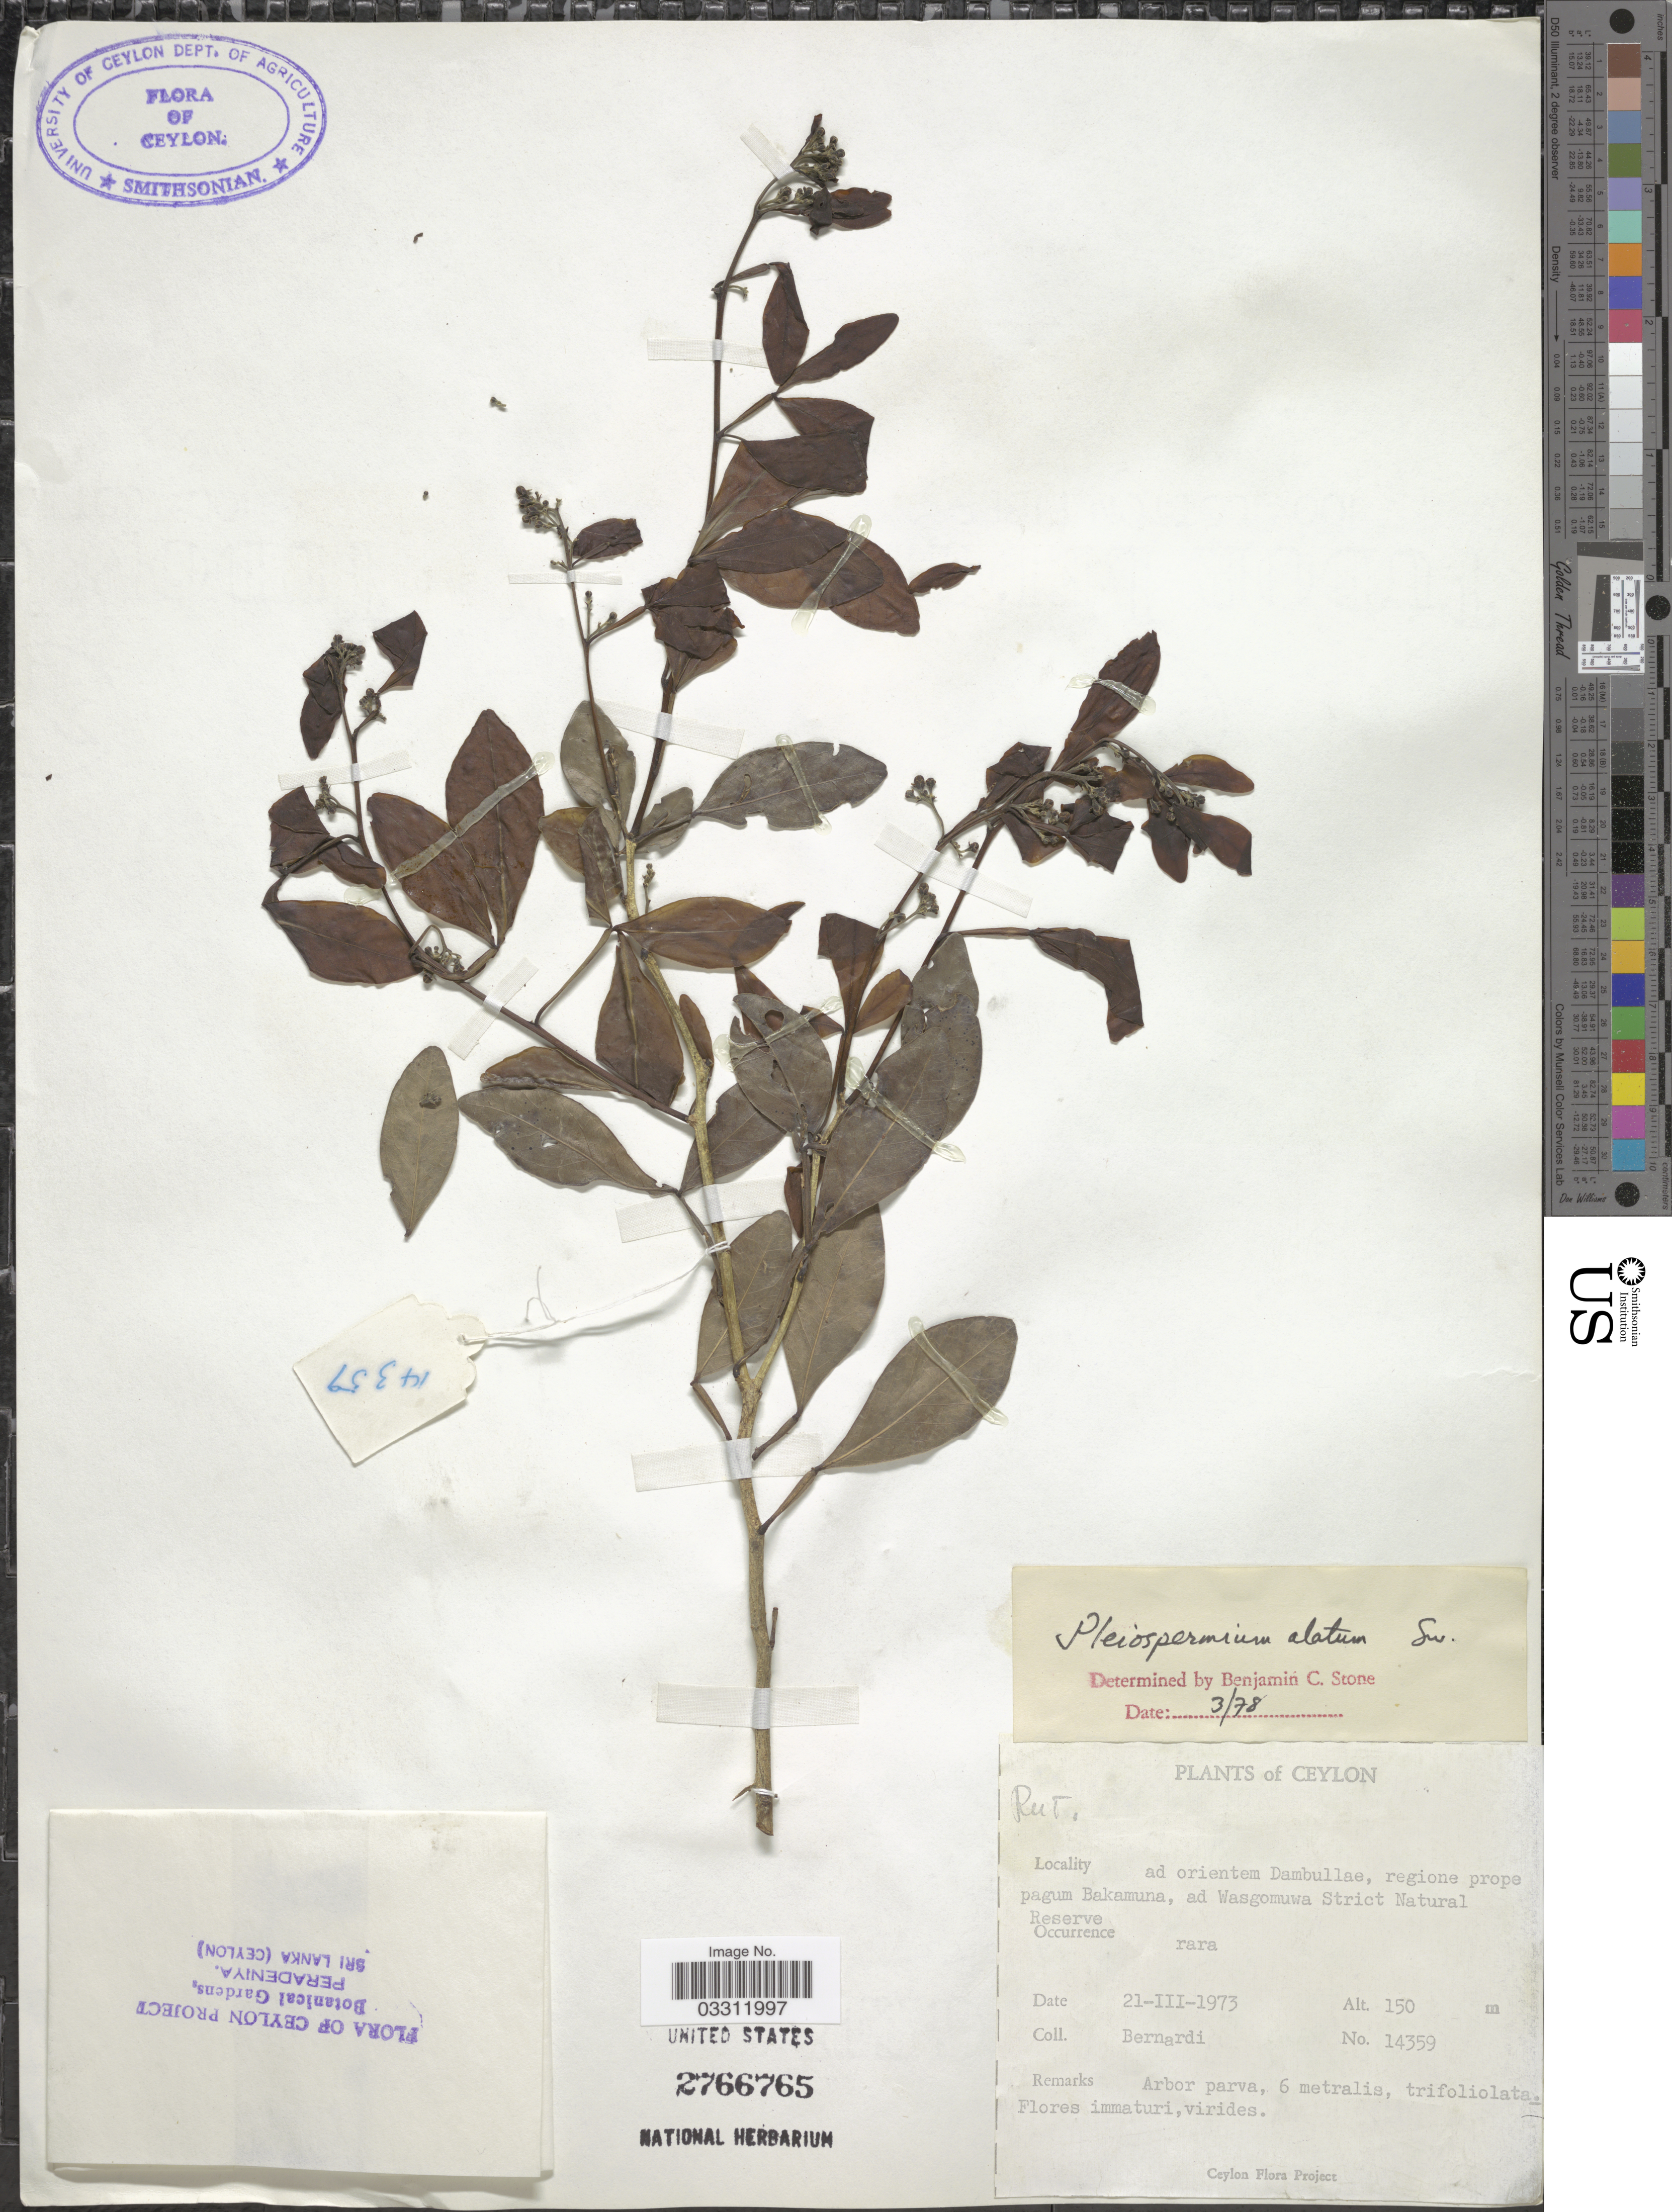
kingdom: Plantae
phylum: Tracheophyta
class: Magnoliopsida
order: Sapindales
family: Rutaceae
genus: Pleiospermium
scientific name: Pleiospermium alatum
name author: (Wight & Arn.) Swingle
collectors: Bernardi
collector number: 14359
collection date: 1973-03-21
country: Sri Lanka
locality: Ceylon, ad orientem Dambullae, regione prope pagum Bakamuna, ad Wasgomuwa Strict Natural Reserve.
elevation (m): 150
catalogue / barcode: US 2766765